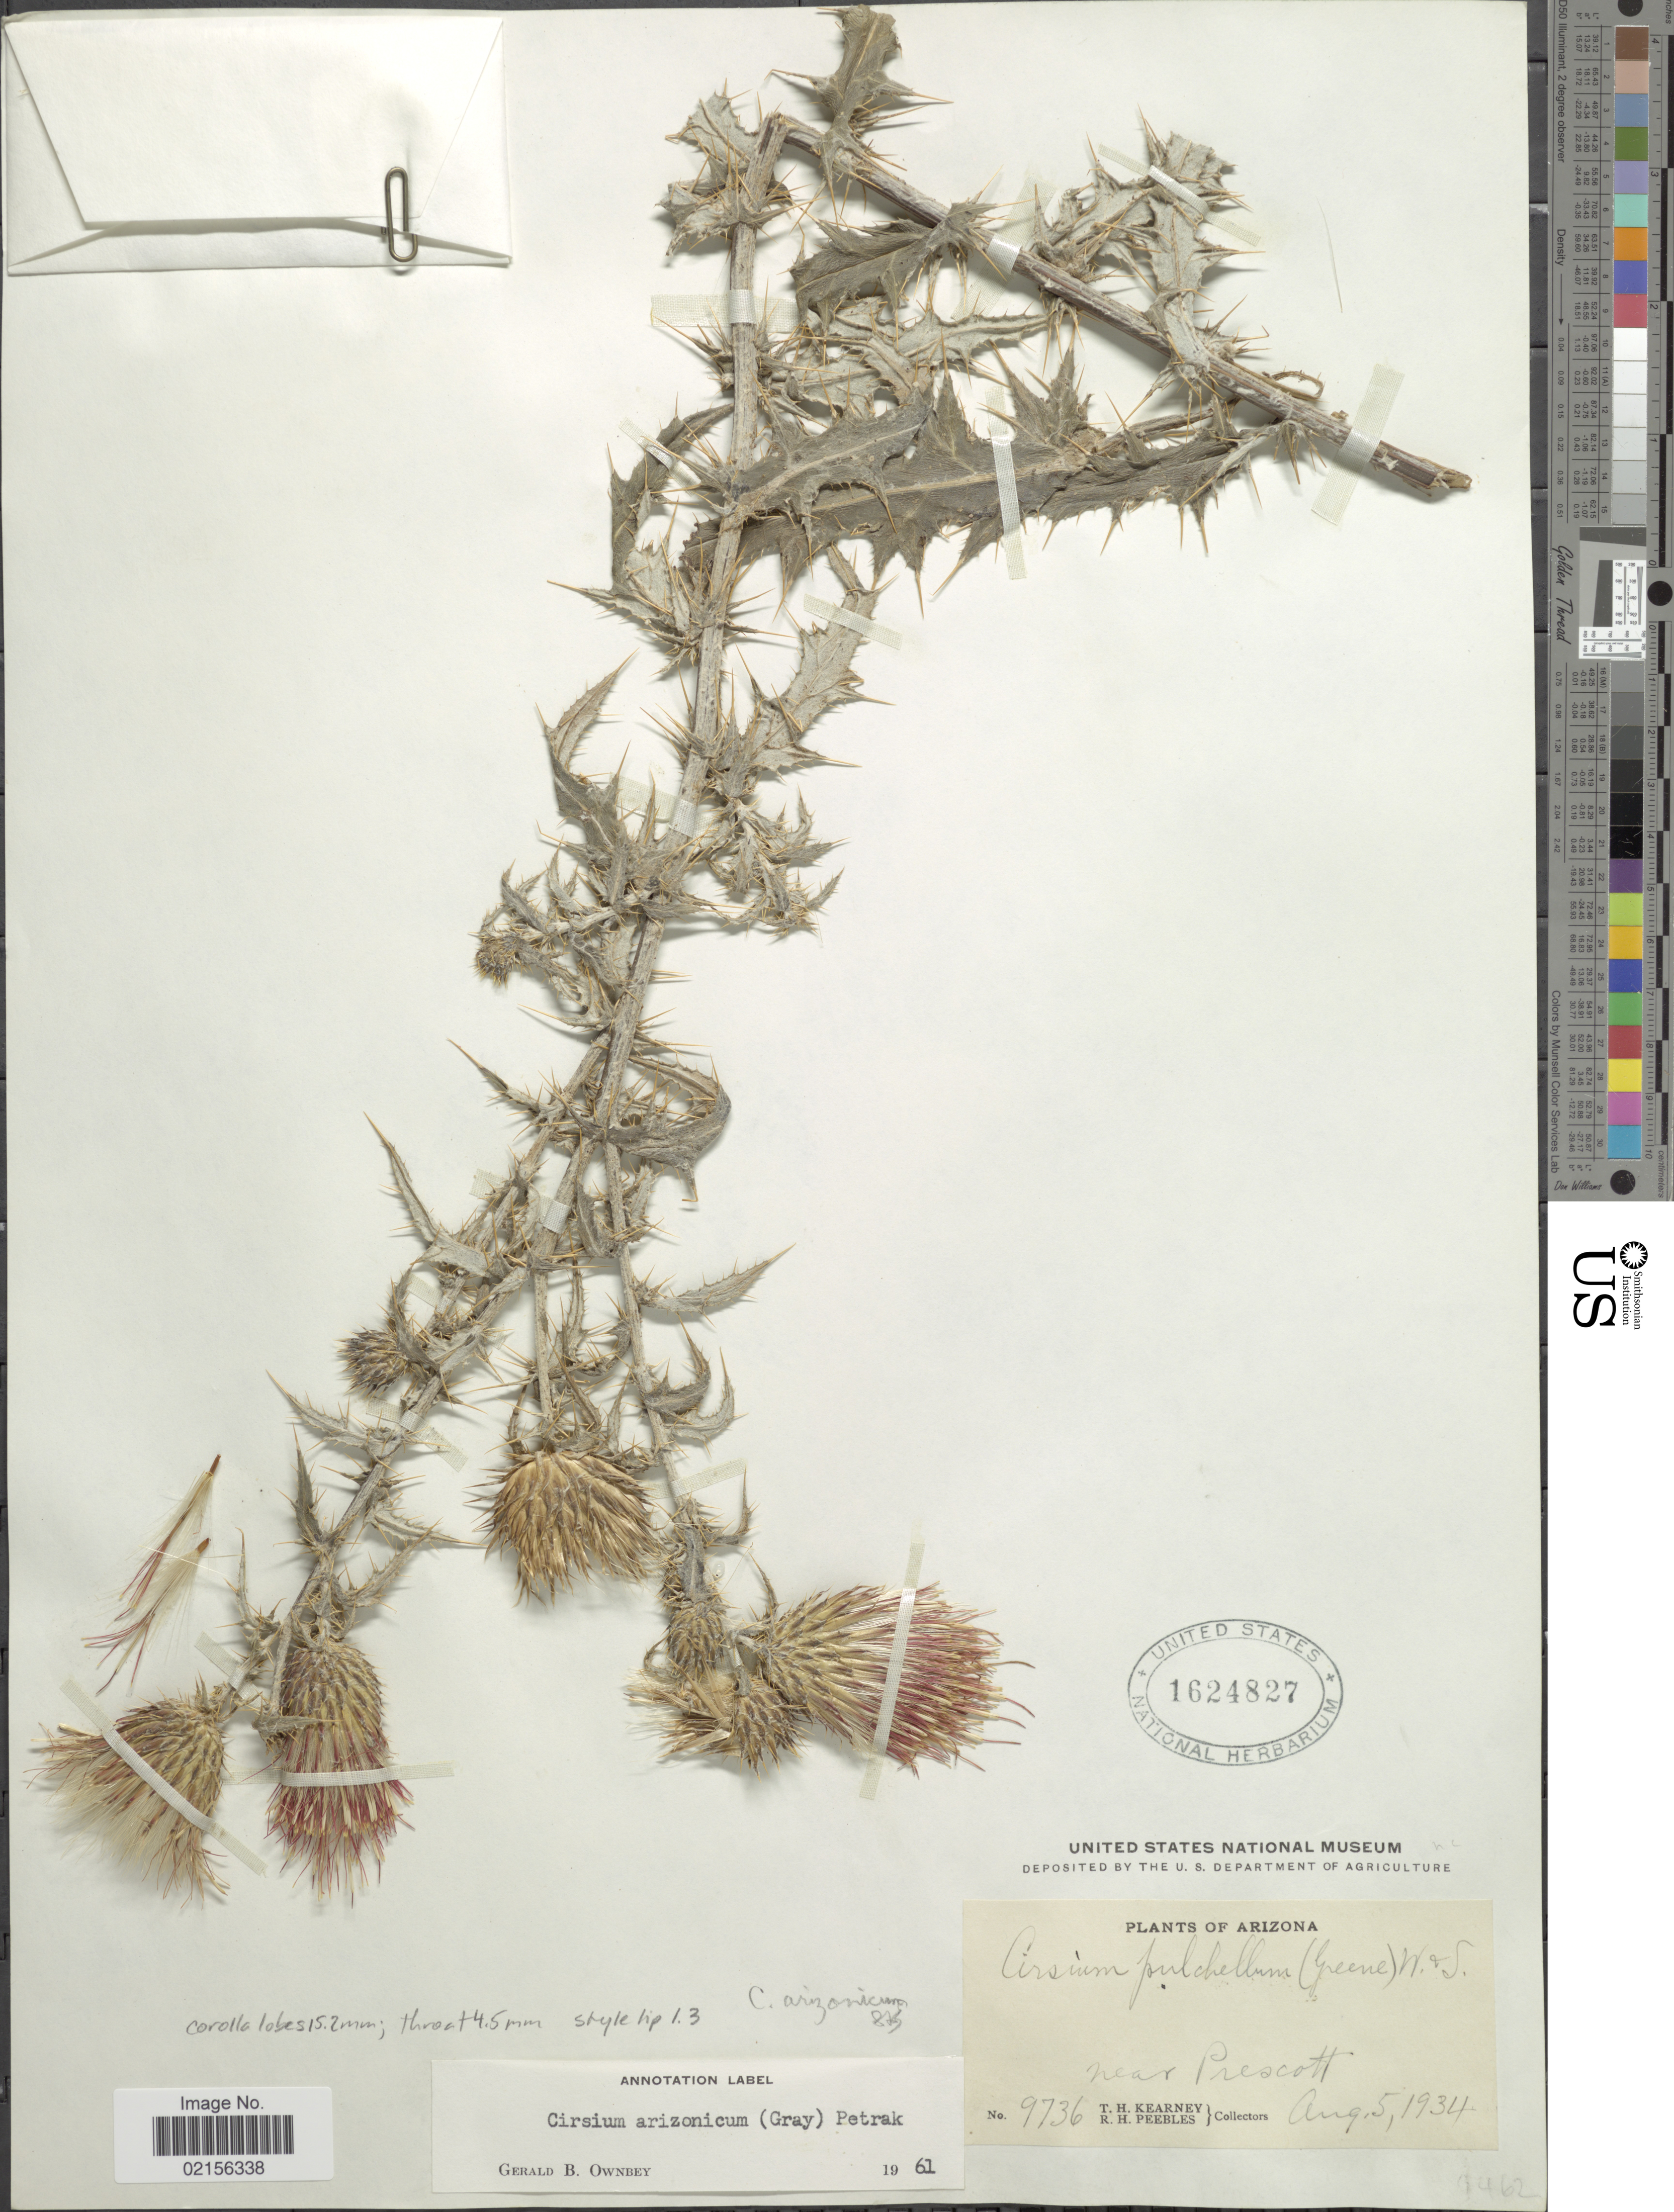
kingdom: Plantae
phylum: Tracheophyta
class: Magnoliopsida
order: Asterales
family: Asteraceae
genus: Cirsium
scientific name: Cirsium arizonicum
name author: (A. Gray) Petr.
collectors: T. H. Kearney & R. H. Peebles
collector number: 9736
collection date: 1934-08-05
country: United States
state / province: Arizona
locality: Near Prescott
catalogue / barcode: US 1624827